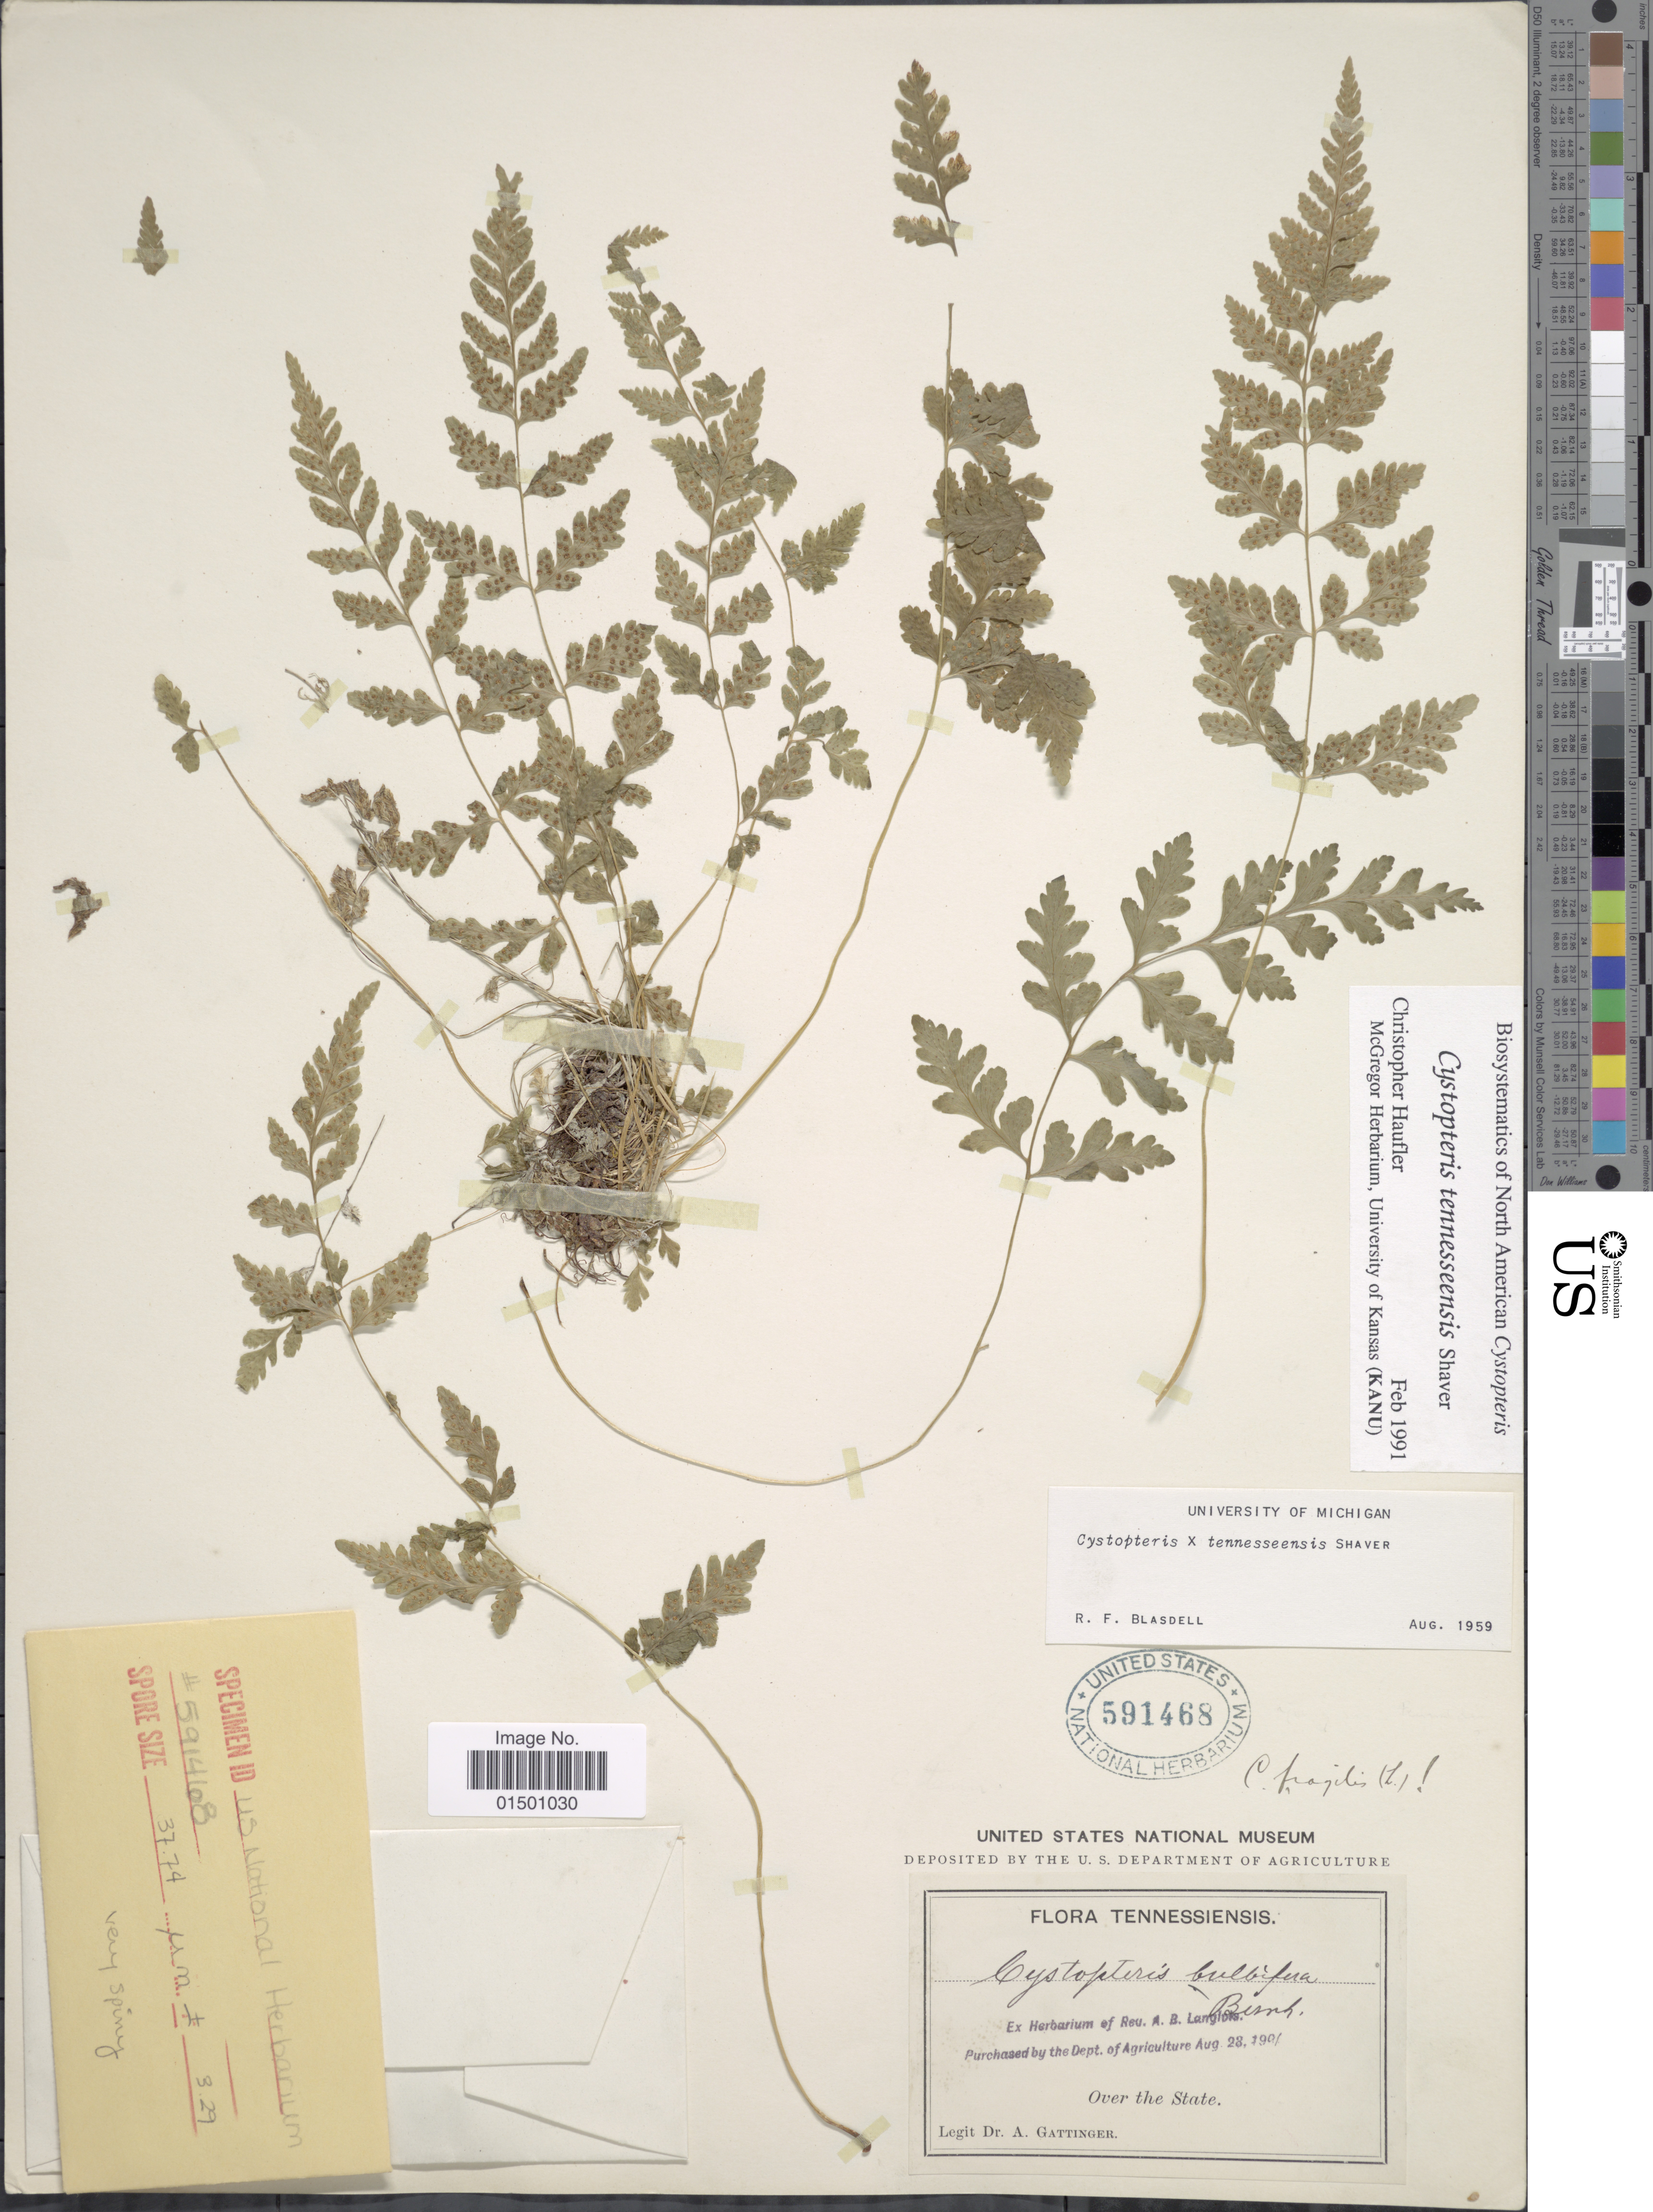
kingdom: Plantae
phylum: Tracheophyta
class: Polypodiopsida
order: Polypodiales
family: Cystopteridaceae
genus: Cystopteris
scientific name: Cystopteris bulbifera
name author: (L.) Bernh.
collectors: Gattinger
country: United States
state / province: Tennessee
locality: Over the State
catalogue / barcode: US 591468